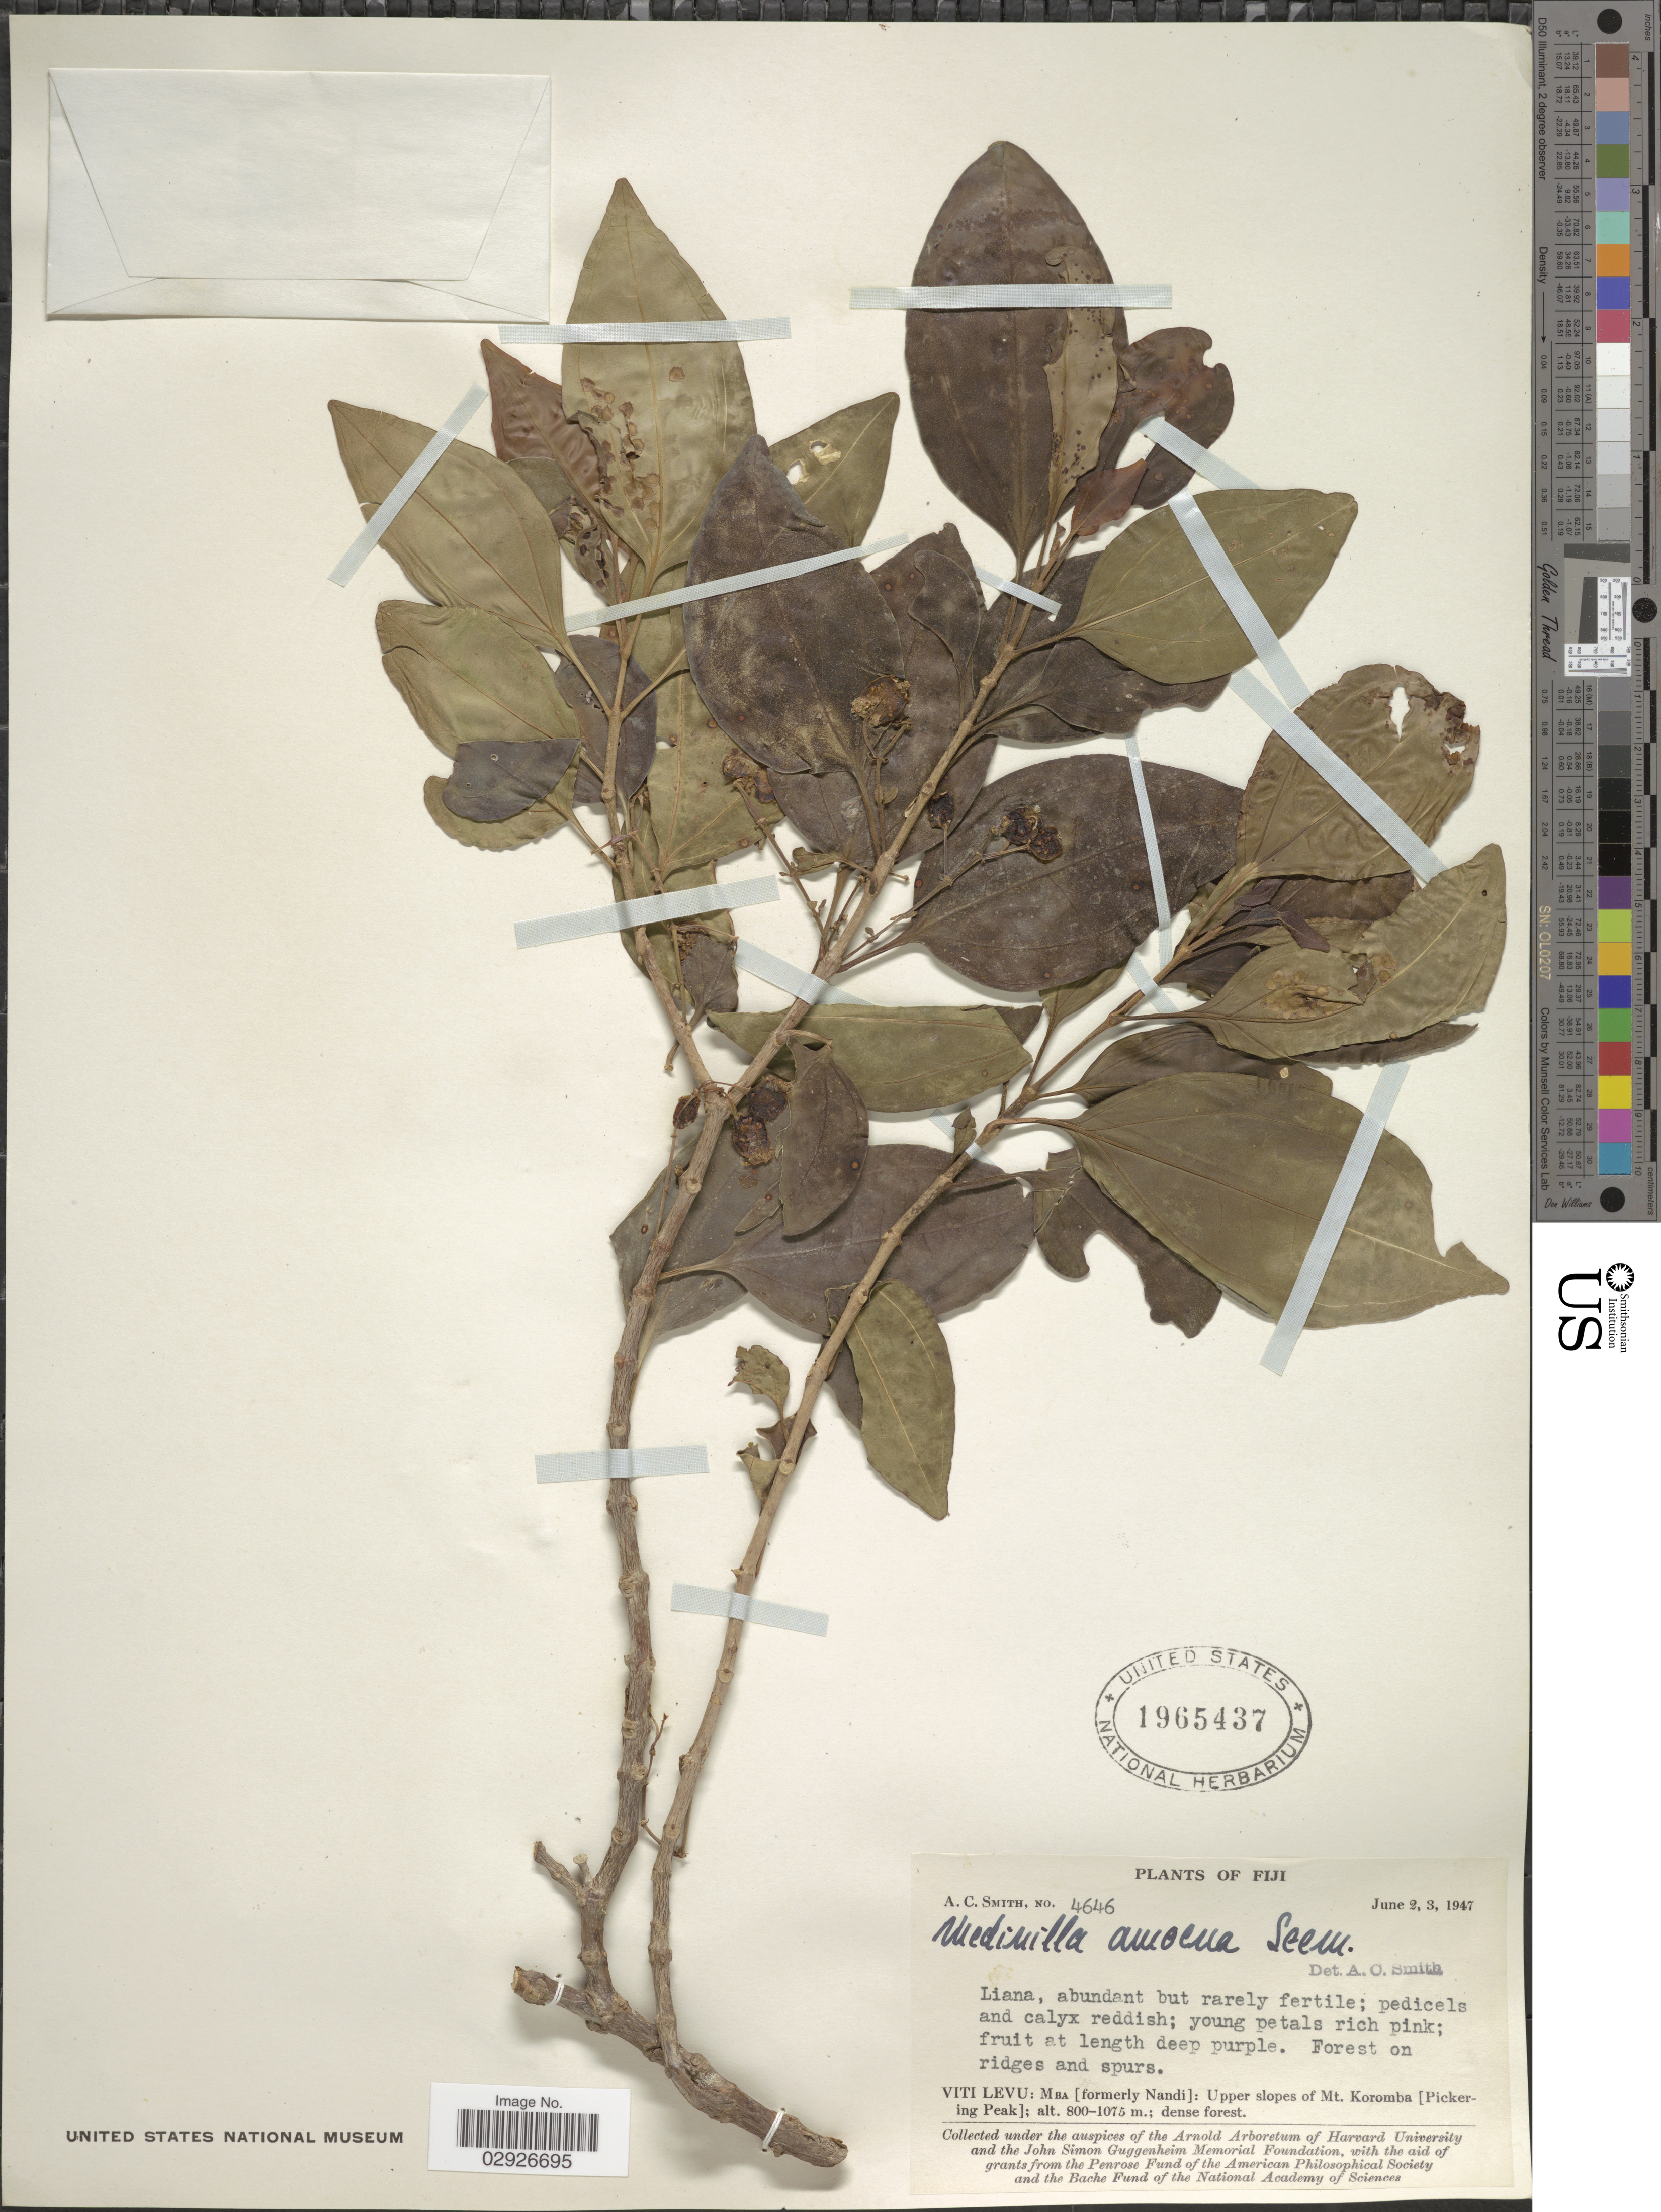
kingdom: Plantae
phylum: Tracheophyta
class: Magnoliopsida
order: Myrtales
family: Melastomataceae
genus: Medinilla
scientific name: Medinilla amoena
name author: Seem.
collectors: A. C. Smith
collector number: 4646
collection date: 1947-06-02/1947-06-03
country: Fiji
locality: Viti Levu: Mba [formerly Nandi]: Upper slopes of Mt. Koromba [Pickering Peak].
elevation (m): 800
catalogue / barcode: US 1965437